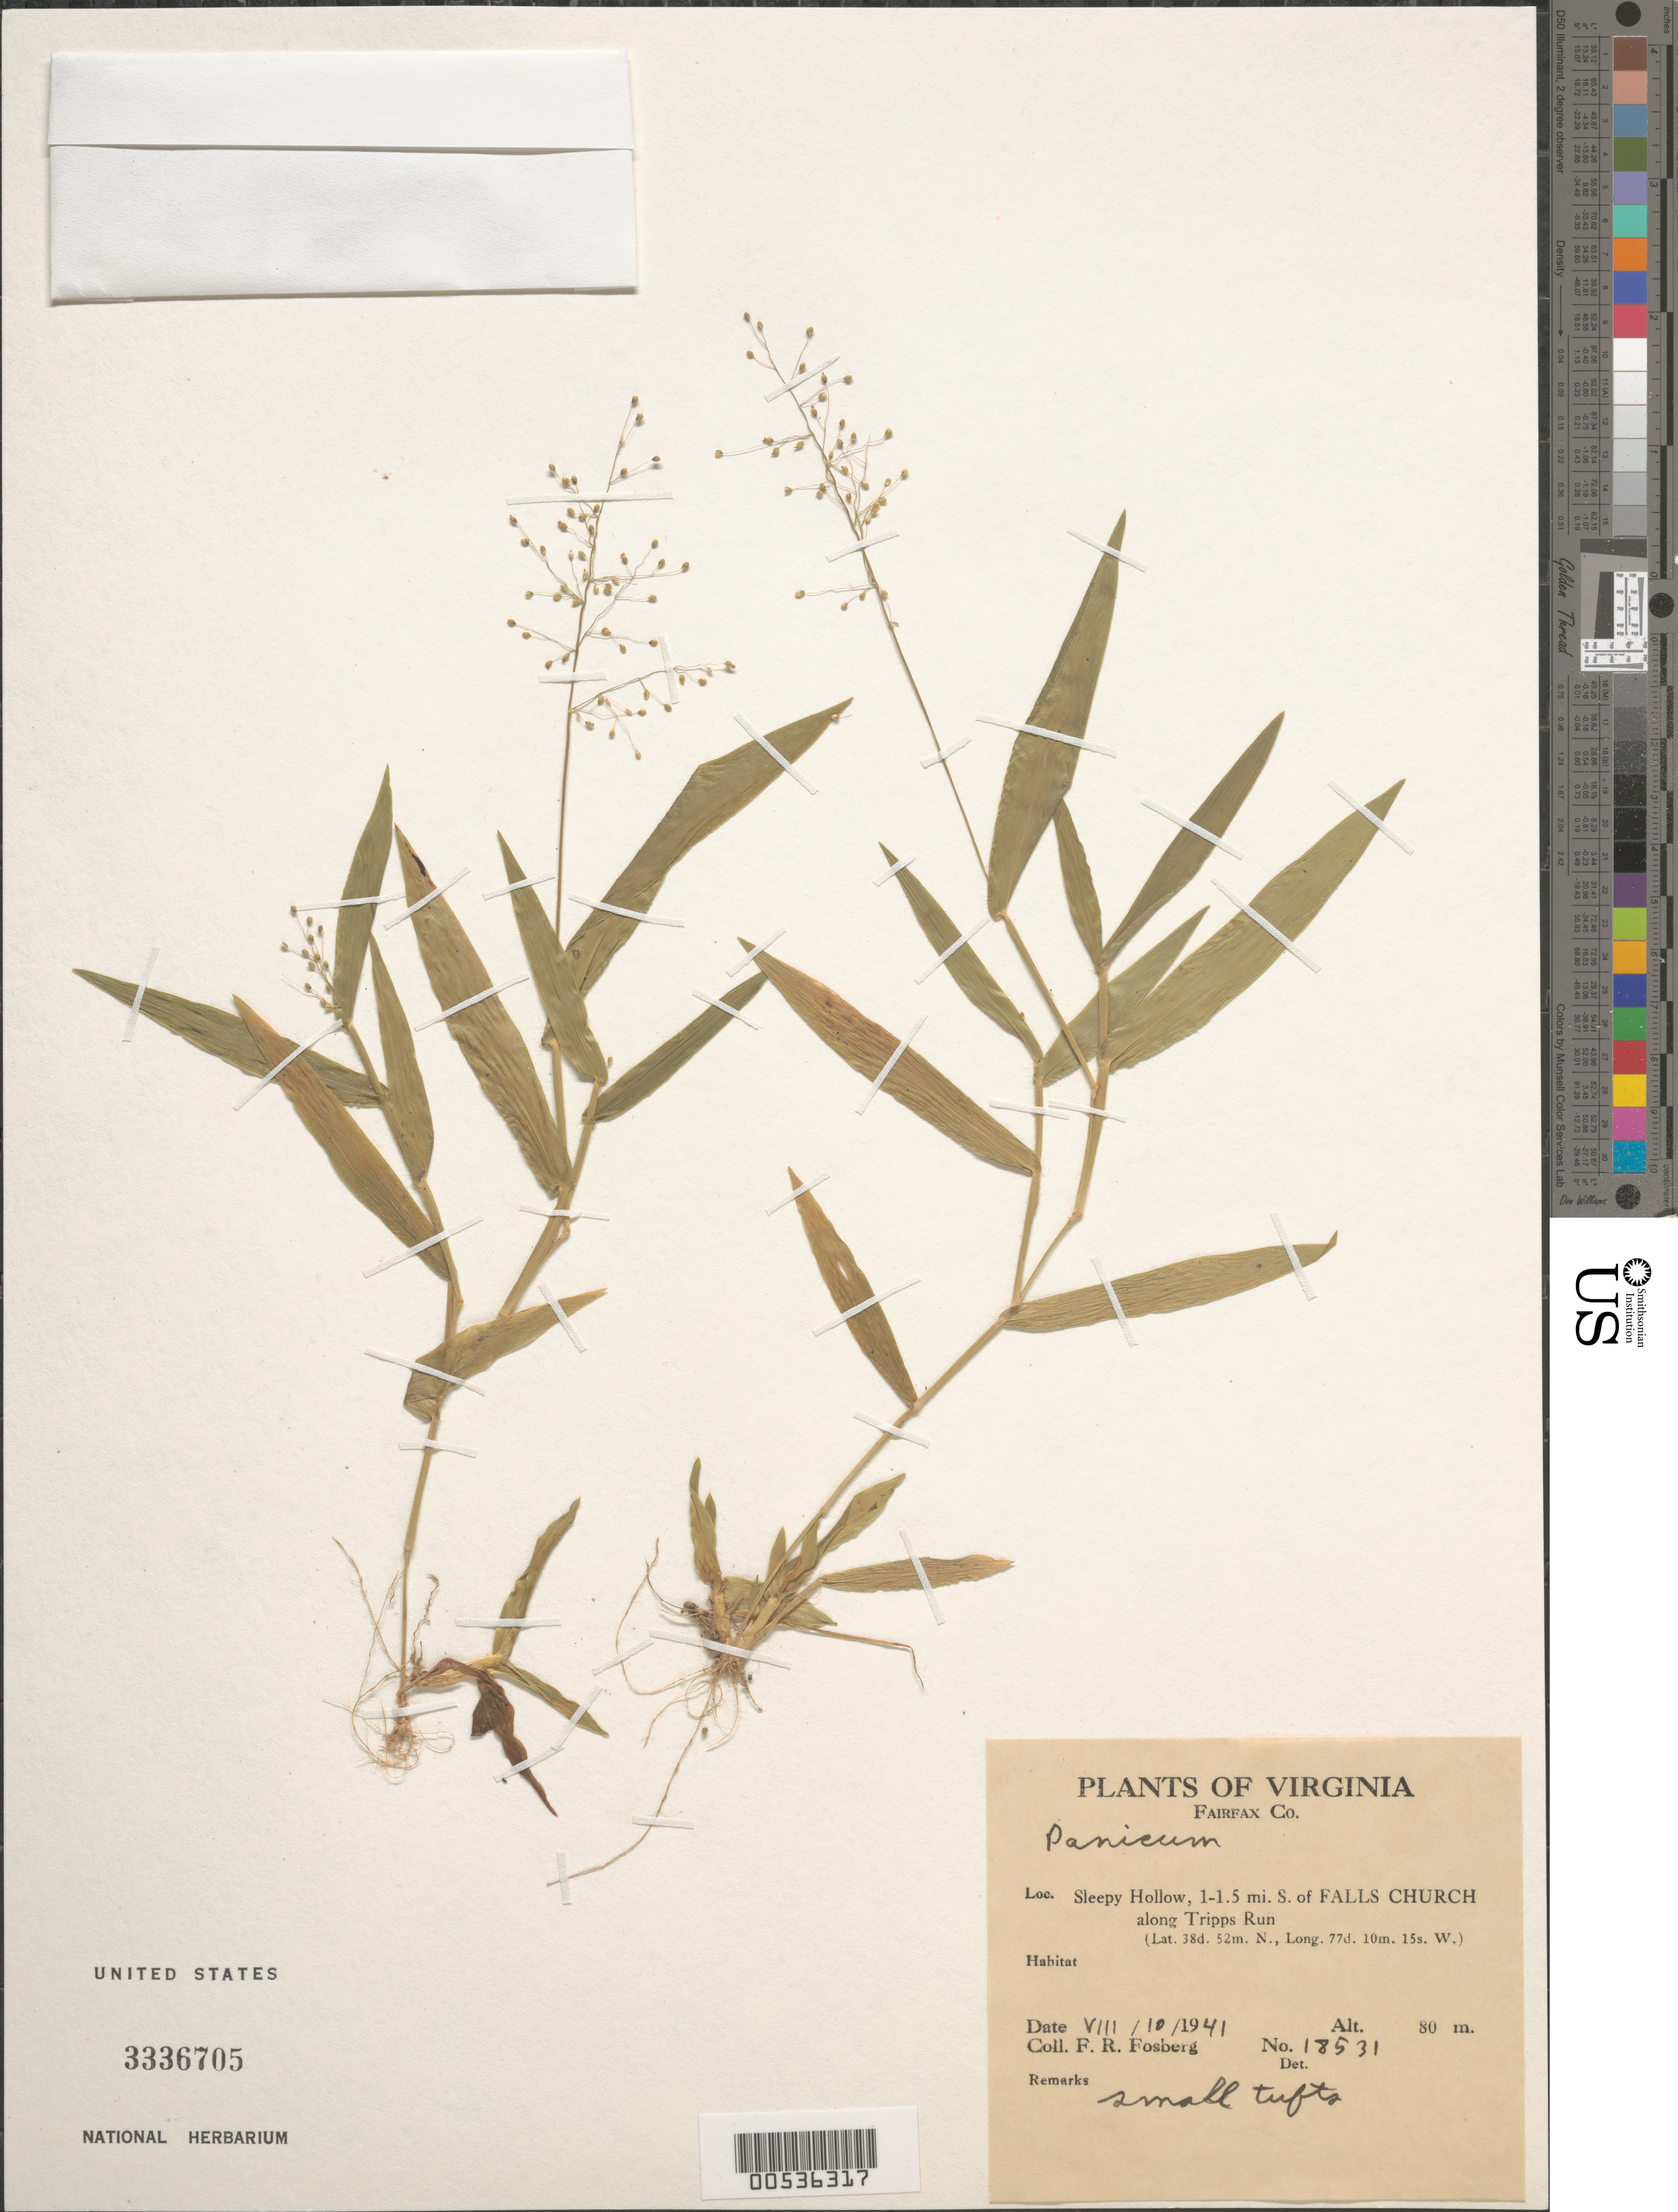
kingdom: Plantae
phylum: Tracheophyta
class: Liliopsida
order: Poales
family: Poaceae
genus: Panicum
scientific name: Panicum sp.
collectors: F. R. Fosberg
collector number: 18531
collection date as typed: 10 Aug 1941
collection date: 1941-08-10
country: United States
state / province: Virginia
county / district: Fairfax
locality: Sleepy Hollow, S of Falls Church along Tripps Run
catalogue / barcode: US 3336705